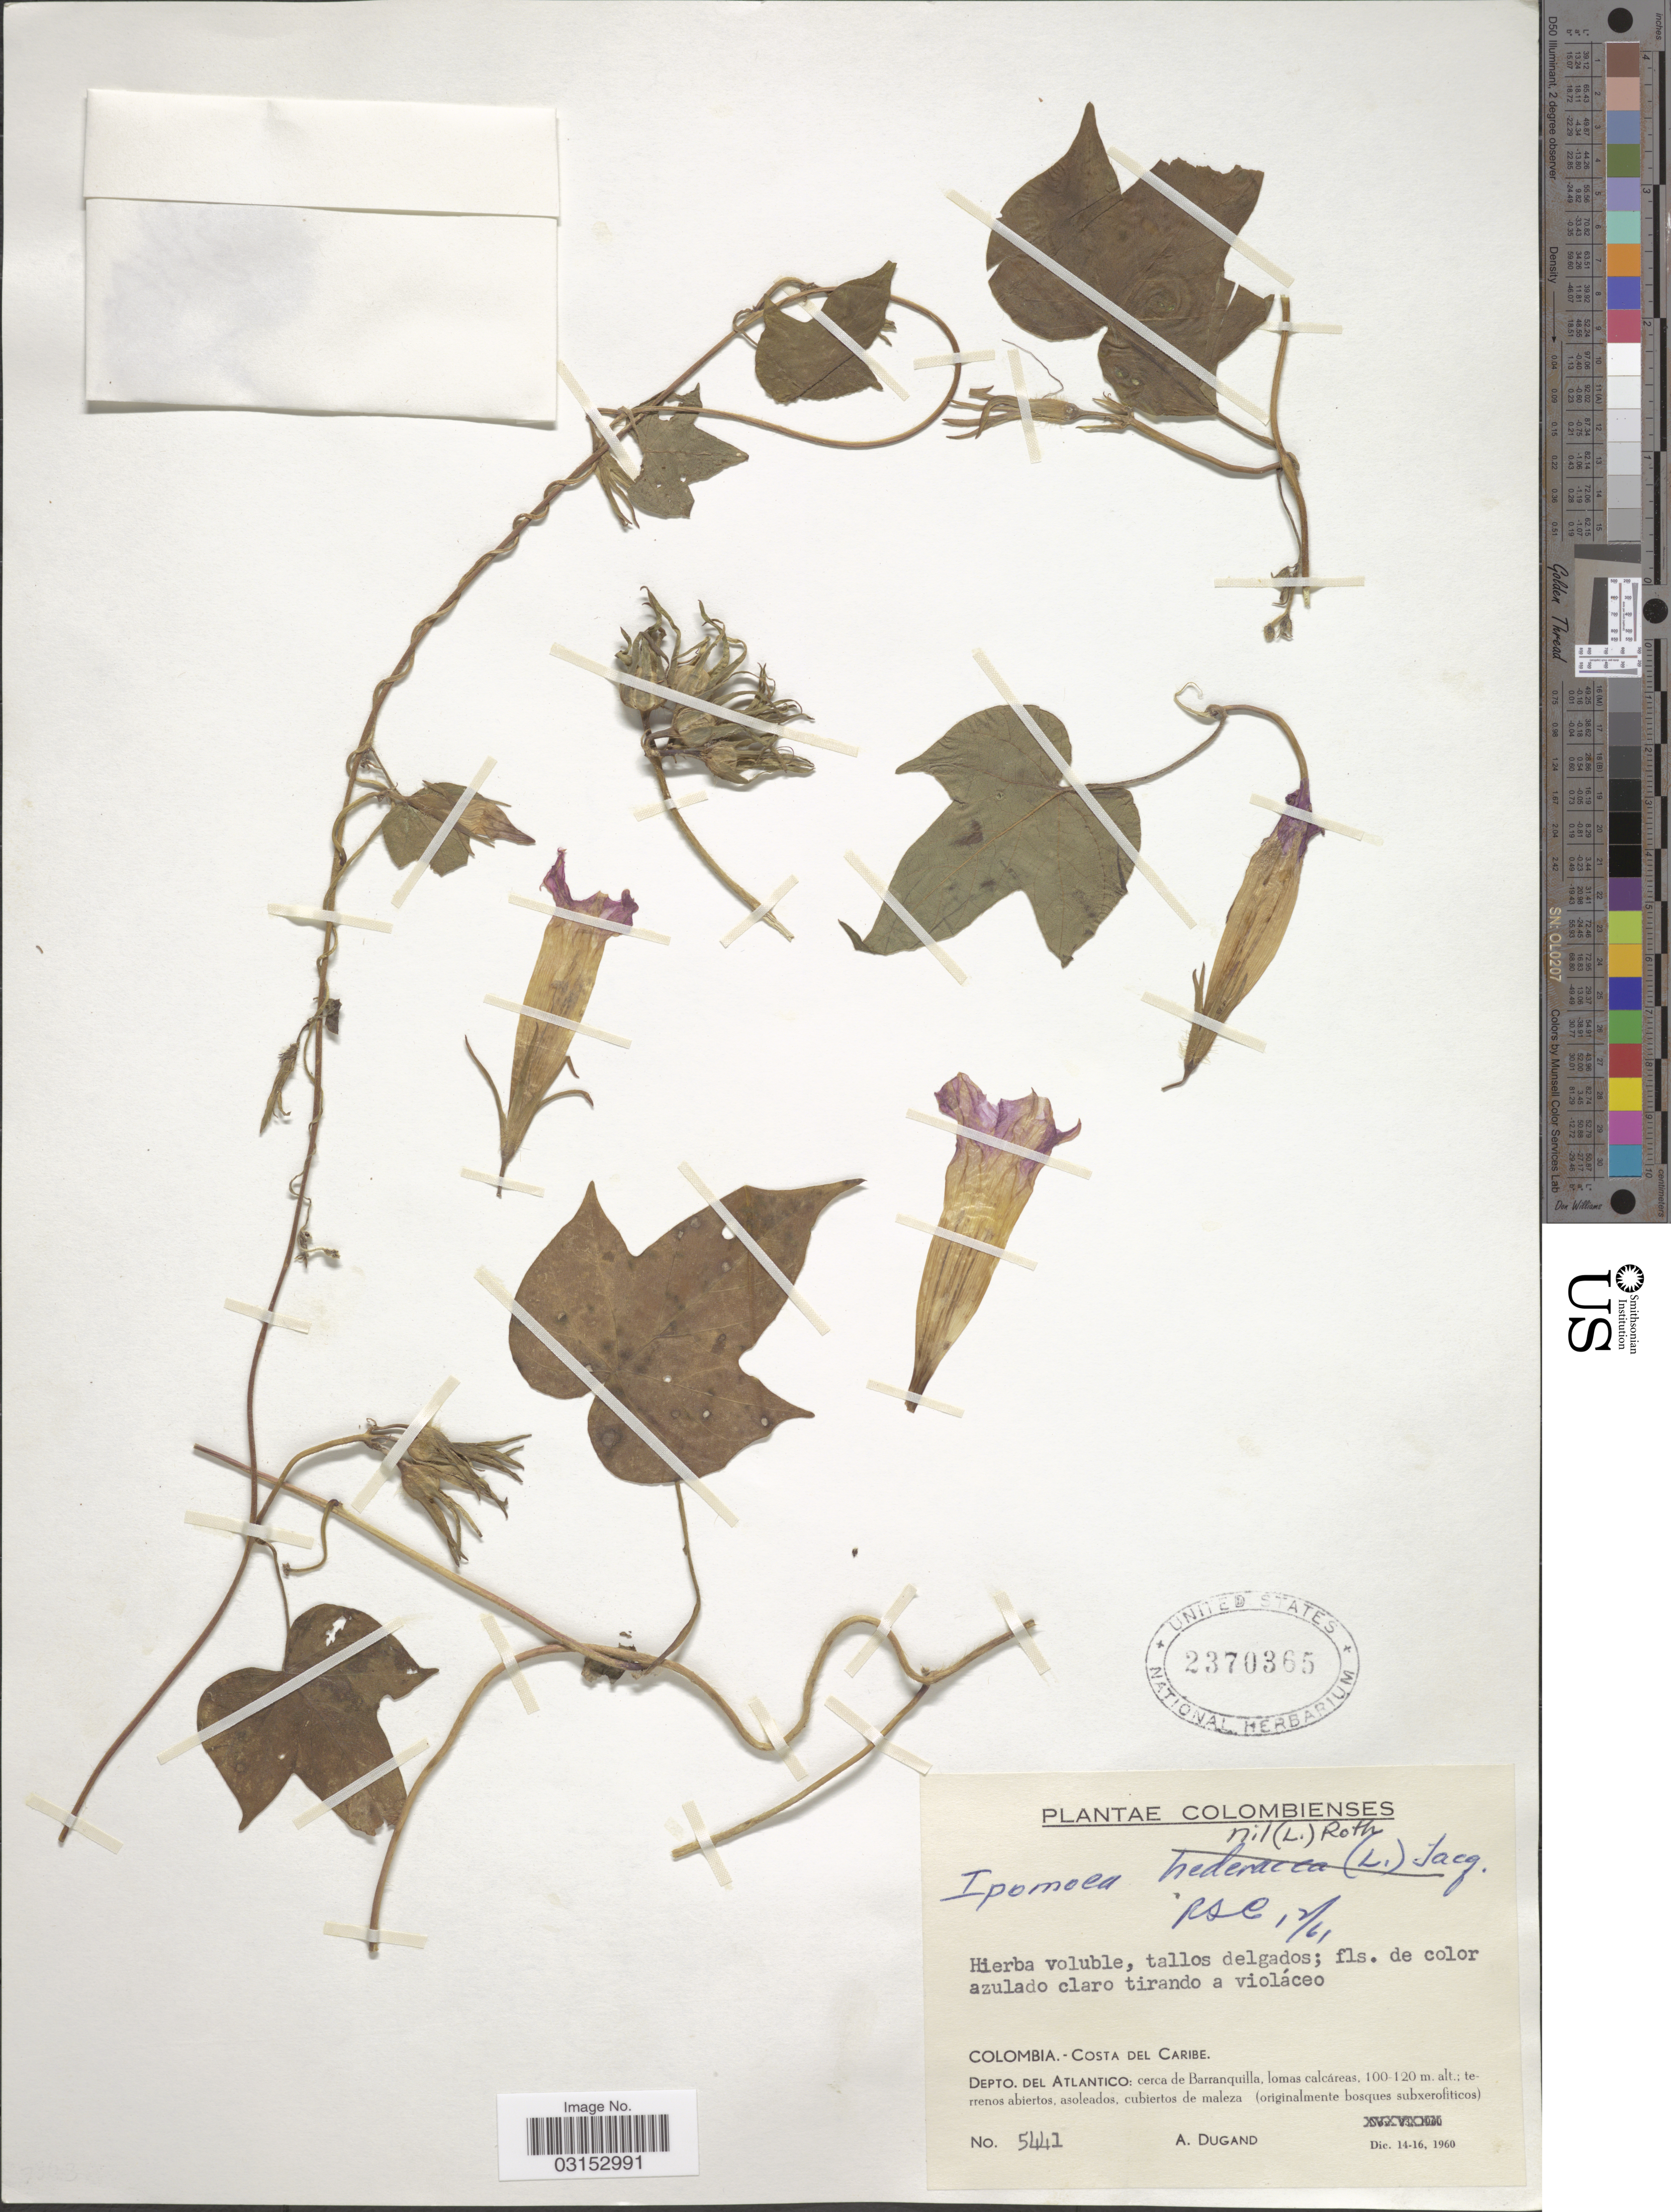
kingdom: Plantae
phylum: Tracheophyta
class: Magnoliopsida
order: Solanales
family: Convolvulaceae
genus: Ipomoea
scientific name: Ipomoea nil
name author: (L.) Roth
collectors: A. Dugand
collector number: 5441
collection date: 1960-12-14/1960-12-16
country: Colombia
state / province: Atlántico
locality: Costa del Caribe. Depto. del Atlantico: cerca de Barranquilla, lomas calcáreas.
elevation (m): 100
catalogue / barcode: US 2370365